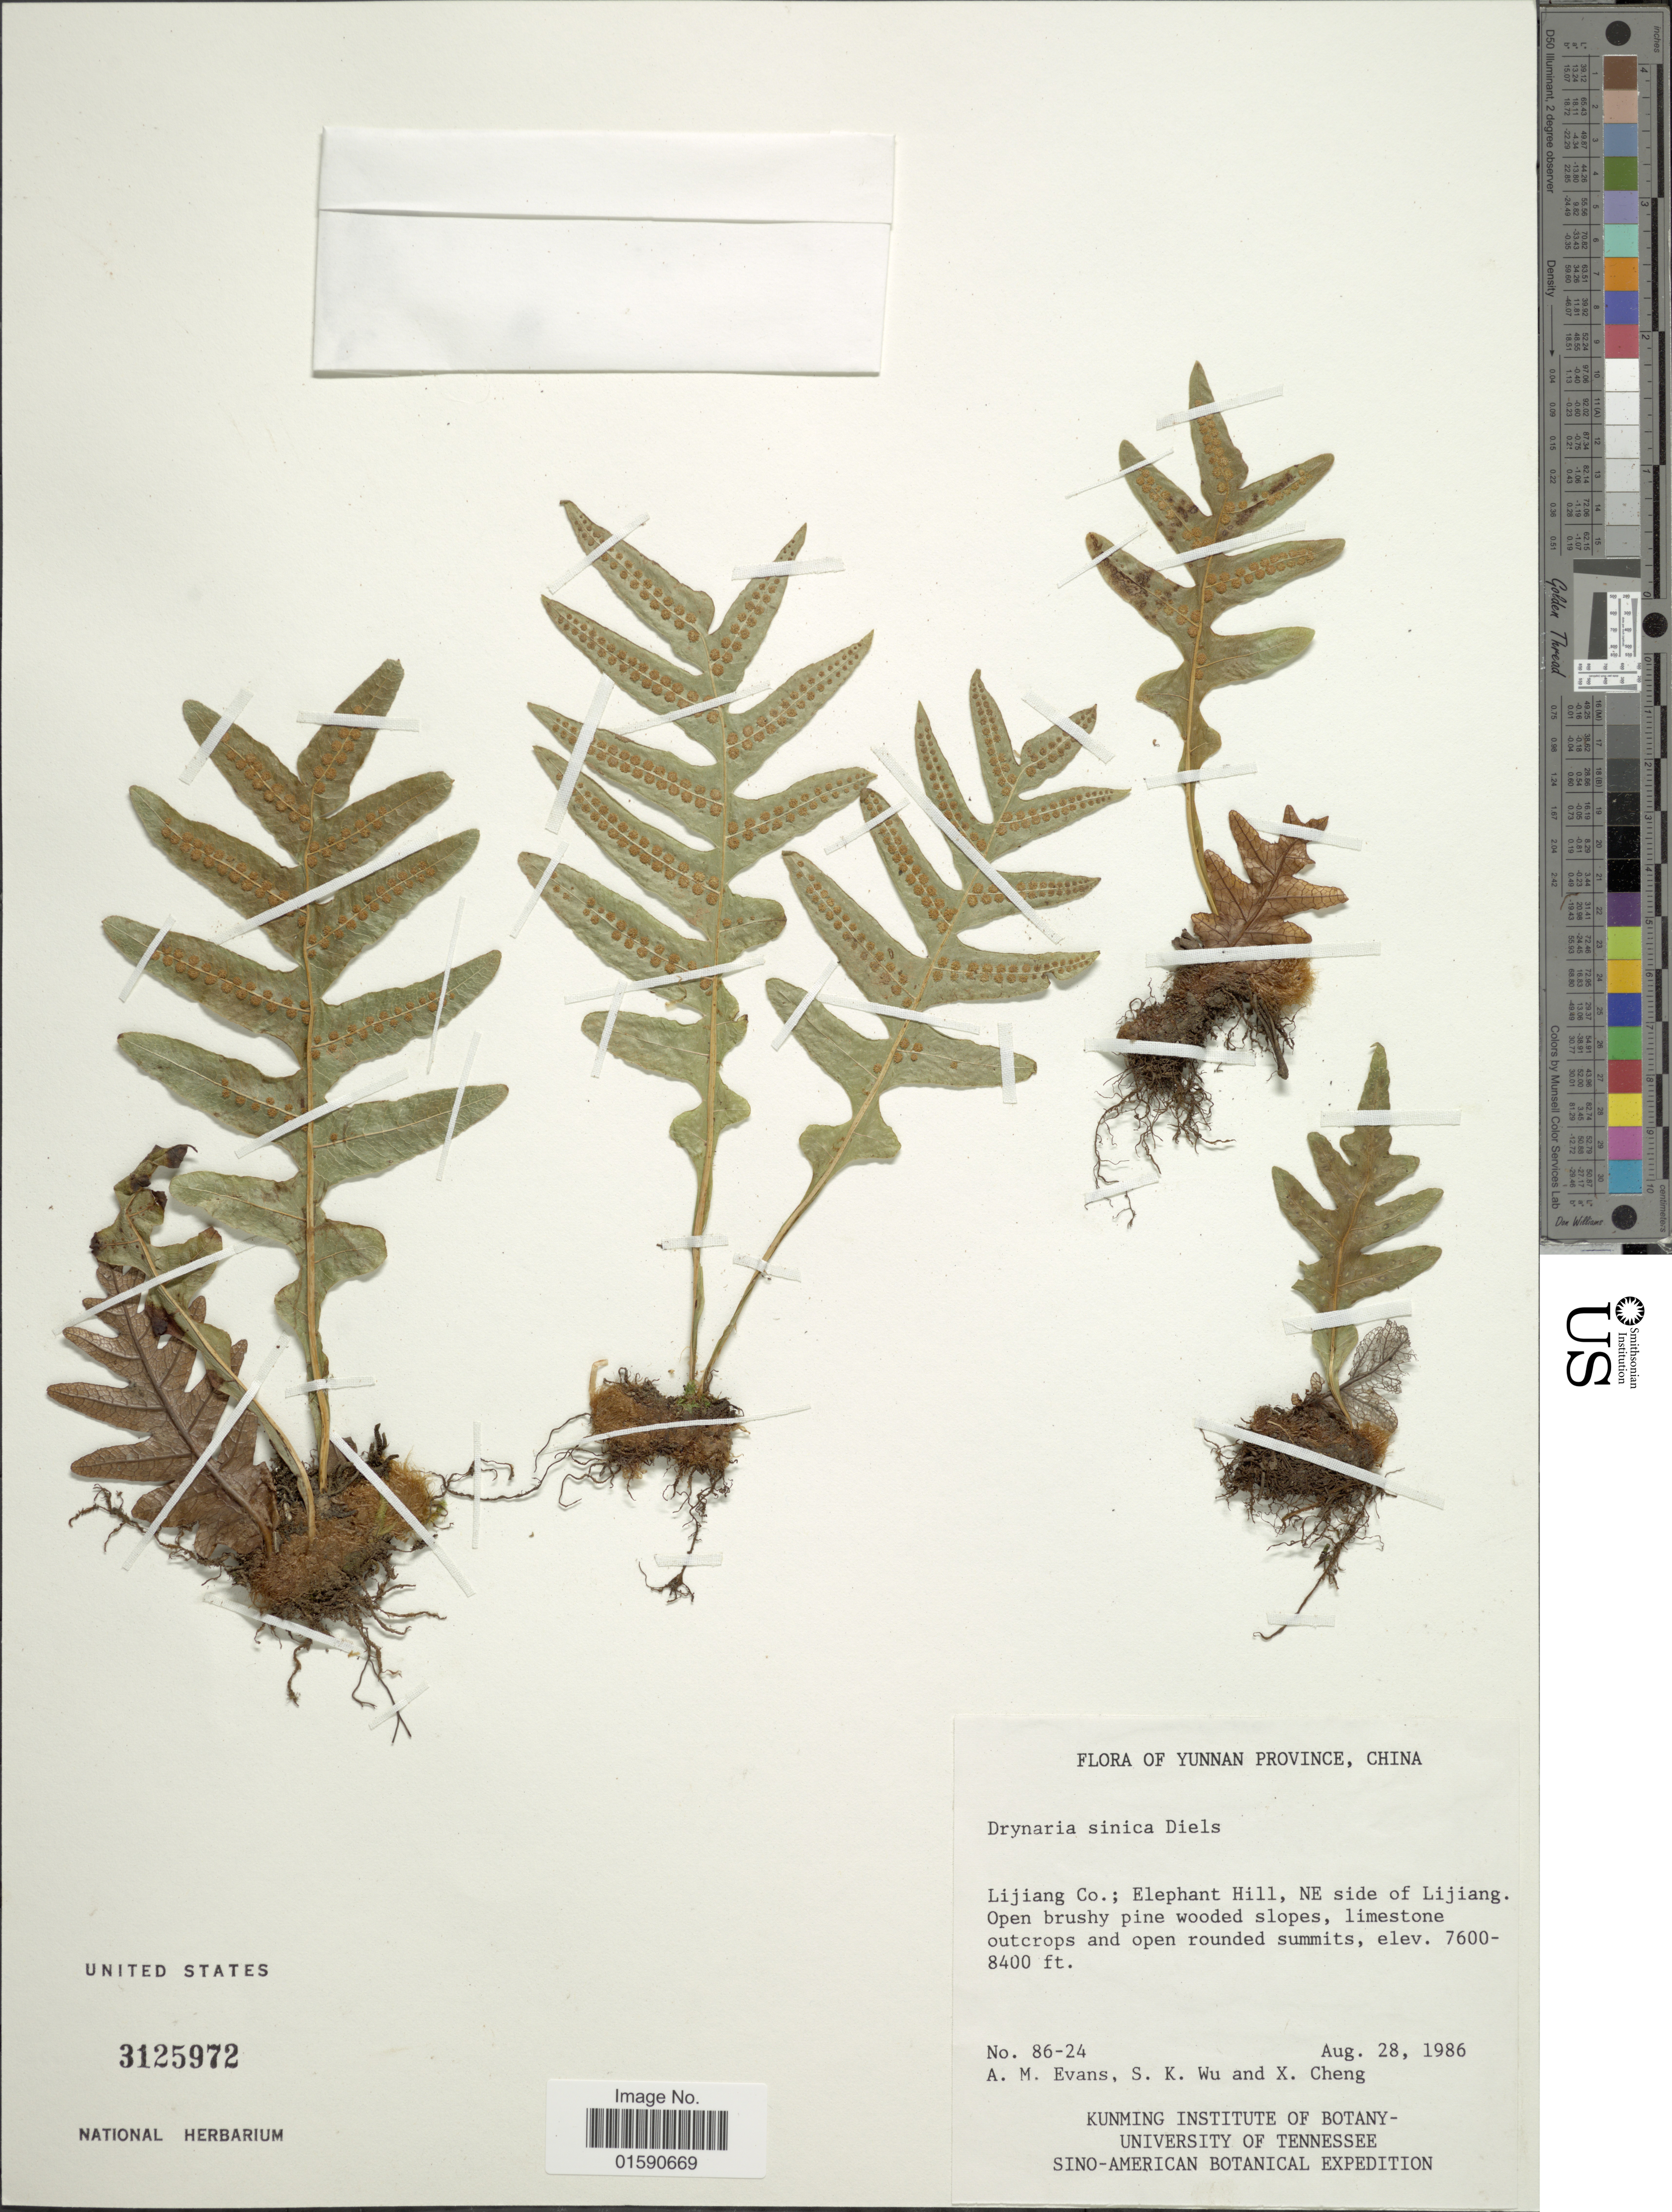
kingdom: Plantae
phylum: Tracheophyta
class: Polypodiopsida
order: Polypodiales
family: Polypodiaceae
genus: Drynaria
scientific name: Drynaria sinica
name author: Diels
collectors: A. M. Evans, S. K. Wu & X. Cheng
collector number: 86-24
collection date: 1986-08-28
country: China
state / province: Yunnan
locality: Lijiang Co.: Elephant Hill, NE side of Lijiang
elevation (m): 7600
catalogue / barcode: US 3125972